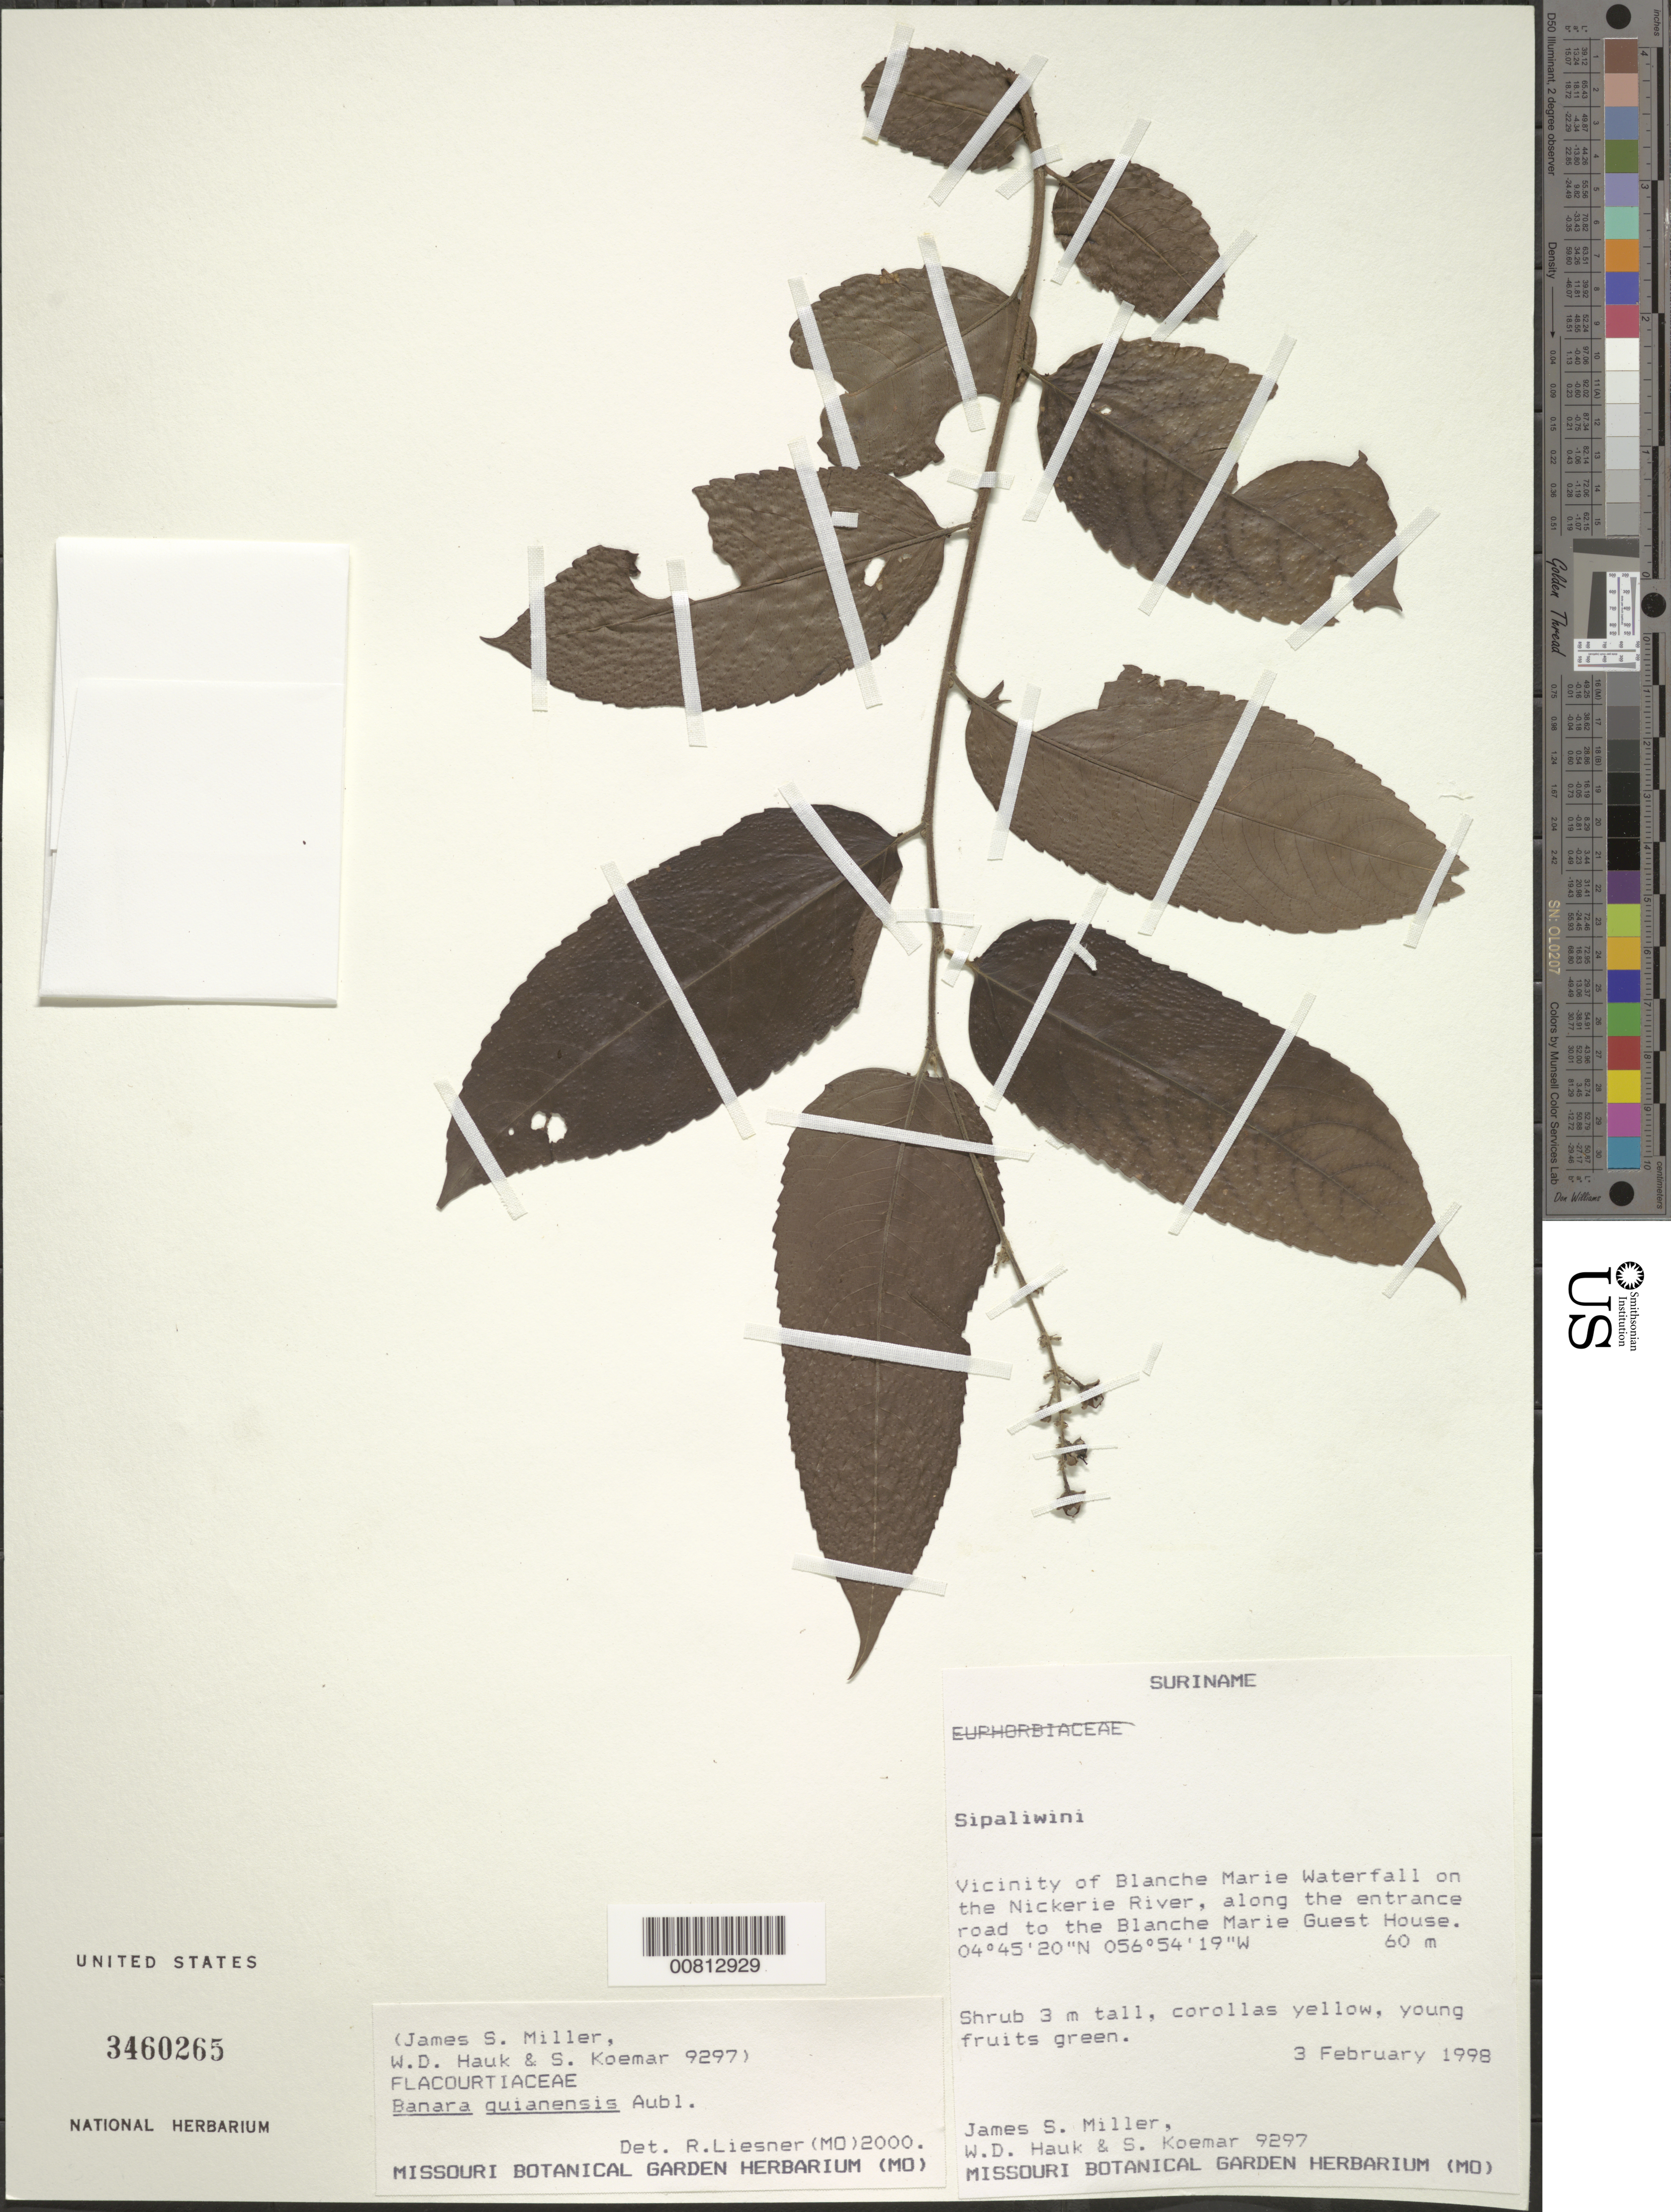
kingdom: Plantae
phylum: Tracheophyta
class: Magnoliopsida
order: Malpighiales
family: Salicaceae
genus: Banara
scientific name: Banara guianensis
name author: Aubl.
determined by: Liesner, R. L.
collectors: J. S. Miller, S. Koemar & W. Hauk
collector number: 9297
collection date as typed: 3-Feb-98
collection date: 1998-02-03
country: Suriname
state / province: Sipaliwini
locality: Blanche Marie falls, vic., on Nickerie R., along the entrance road to Blanche Marie Guest House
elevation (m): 60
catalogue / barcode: US 3460265